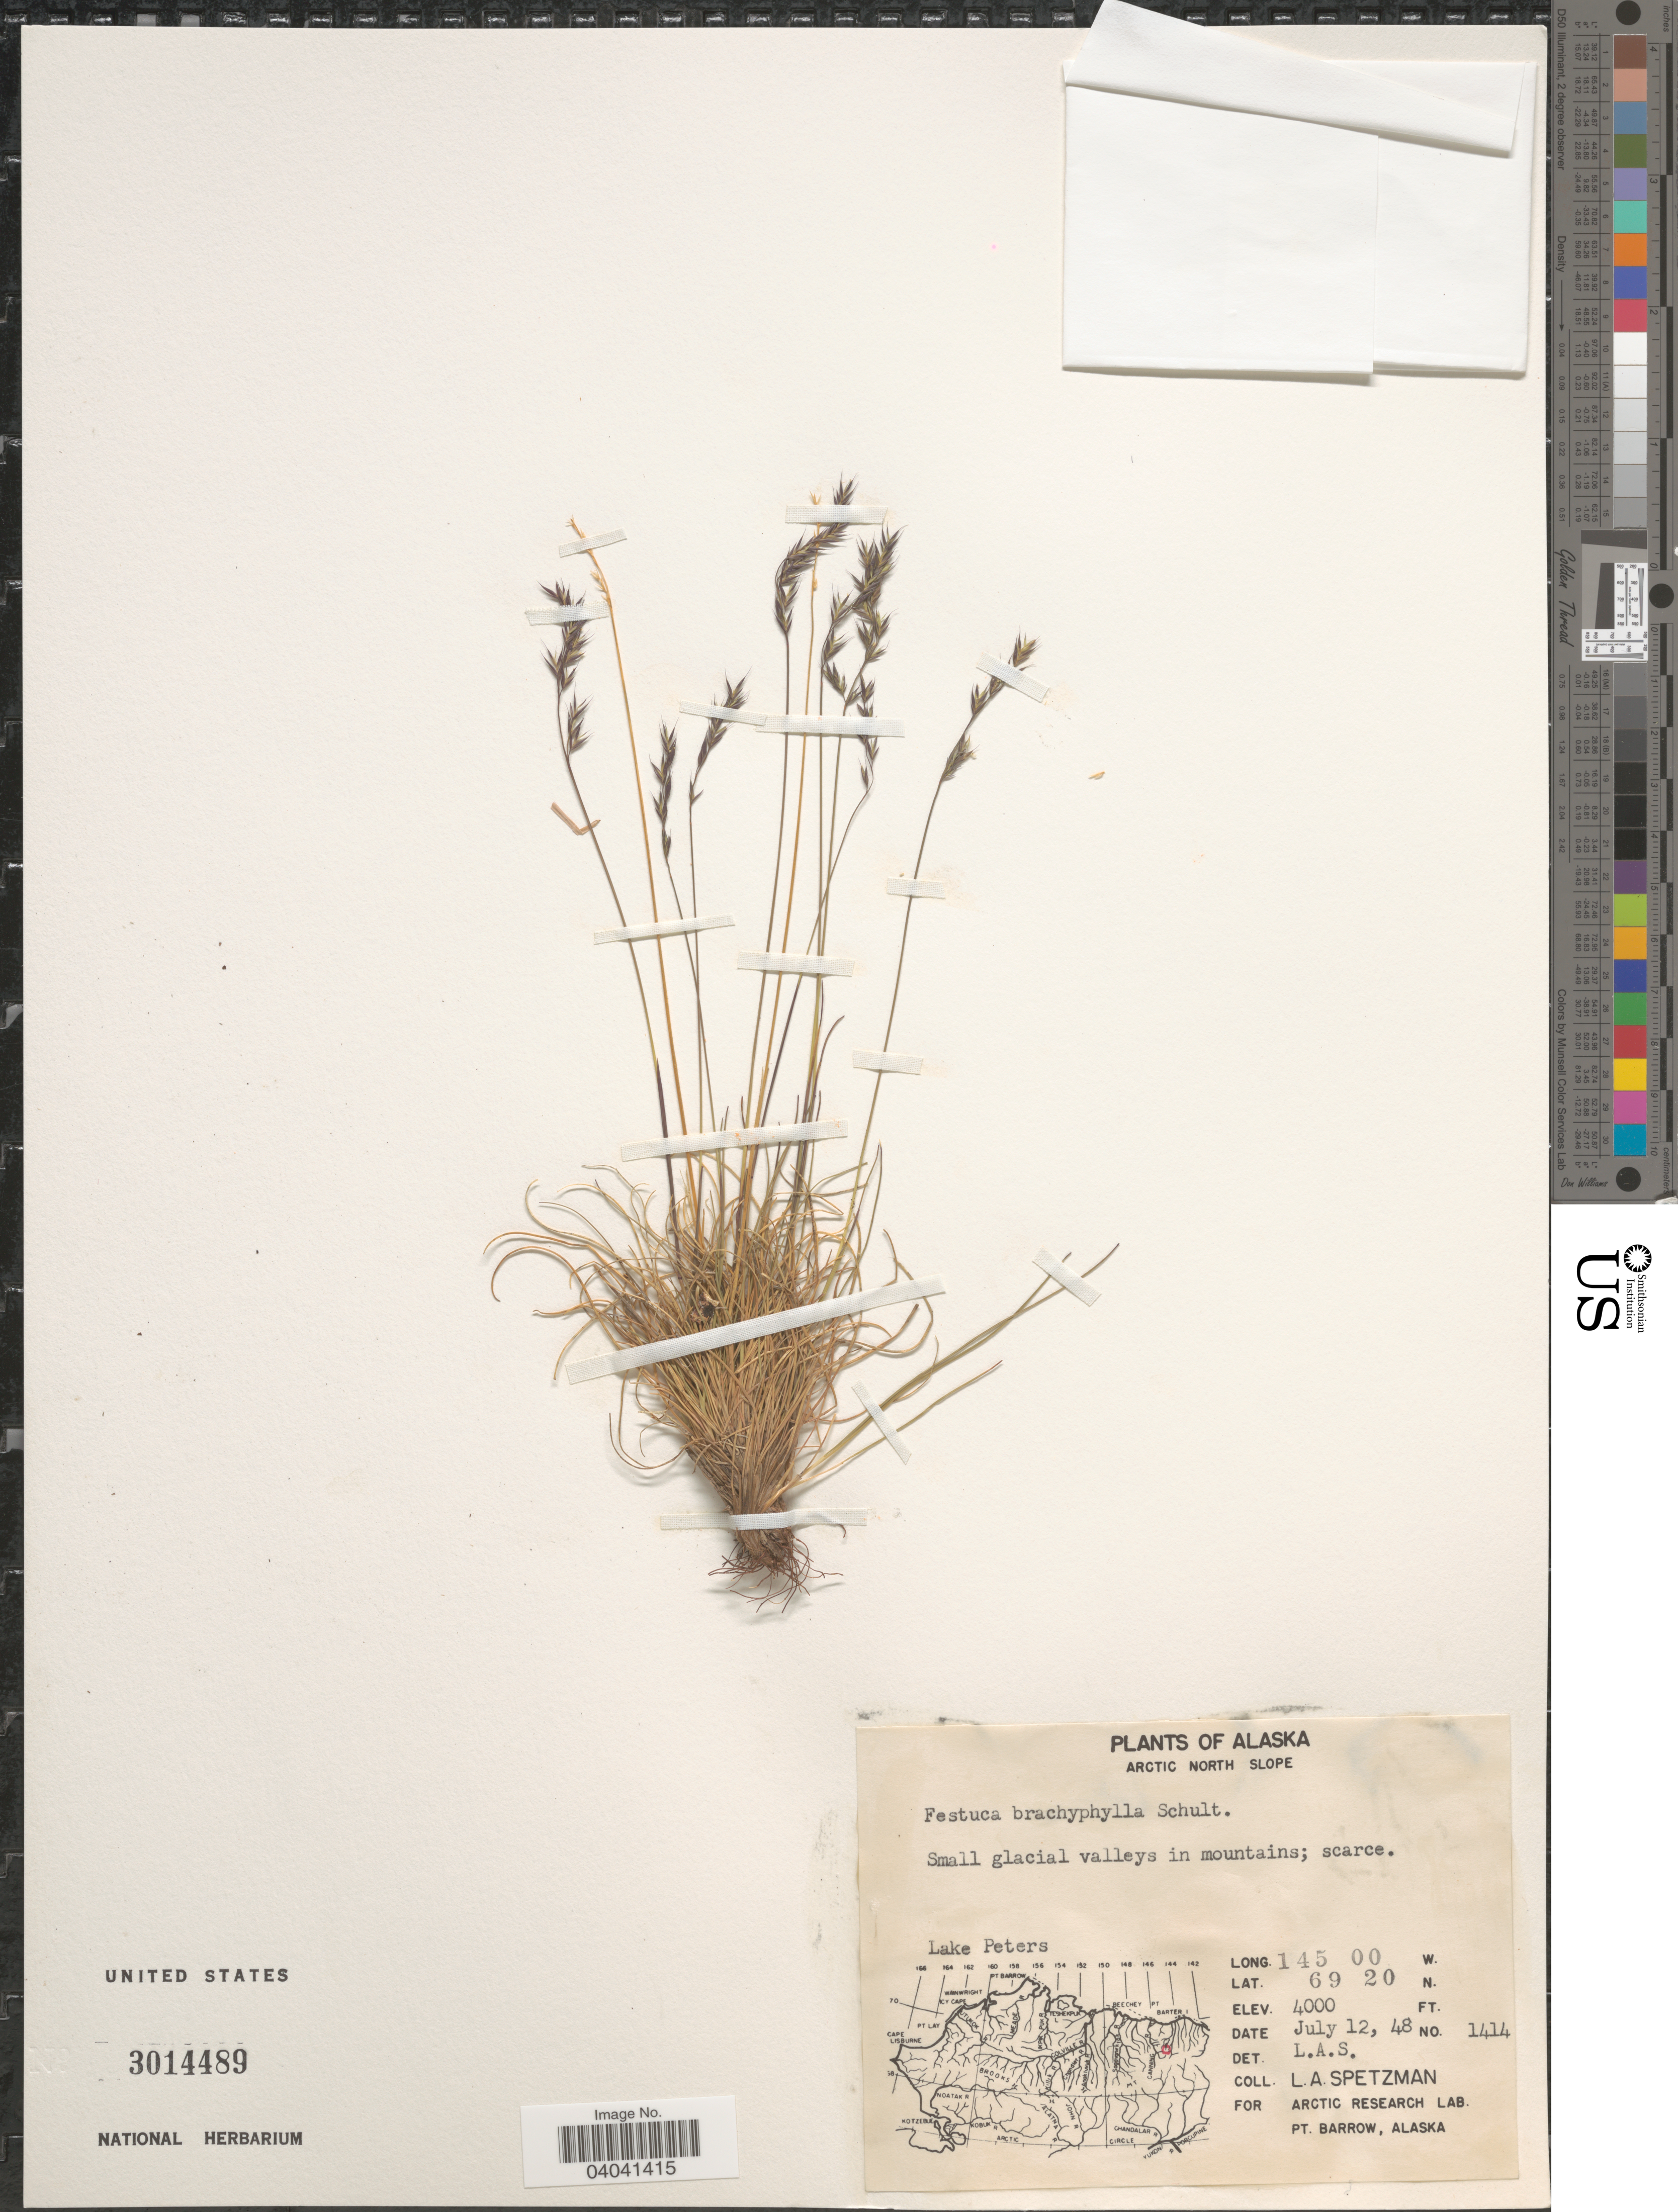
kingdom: Plantae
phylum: Tracheophyta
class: Liliopsida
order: Poales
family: Poaceae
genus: Festuca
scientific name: Festuca brachyphylla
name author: Schult. & Schult. f.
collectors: L. Spetzman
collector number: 1414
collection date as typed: Transcribed d/m/y: 12/7/48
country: United States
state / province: Alaska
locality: Arctic North Slope. Lake Peters.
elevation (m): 1219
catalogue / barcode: US 3014489